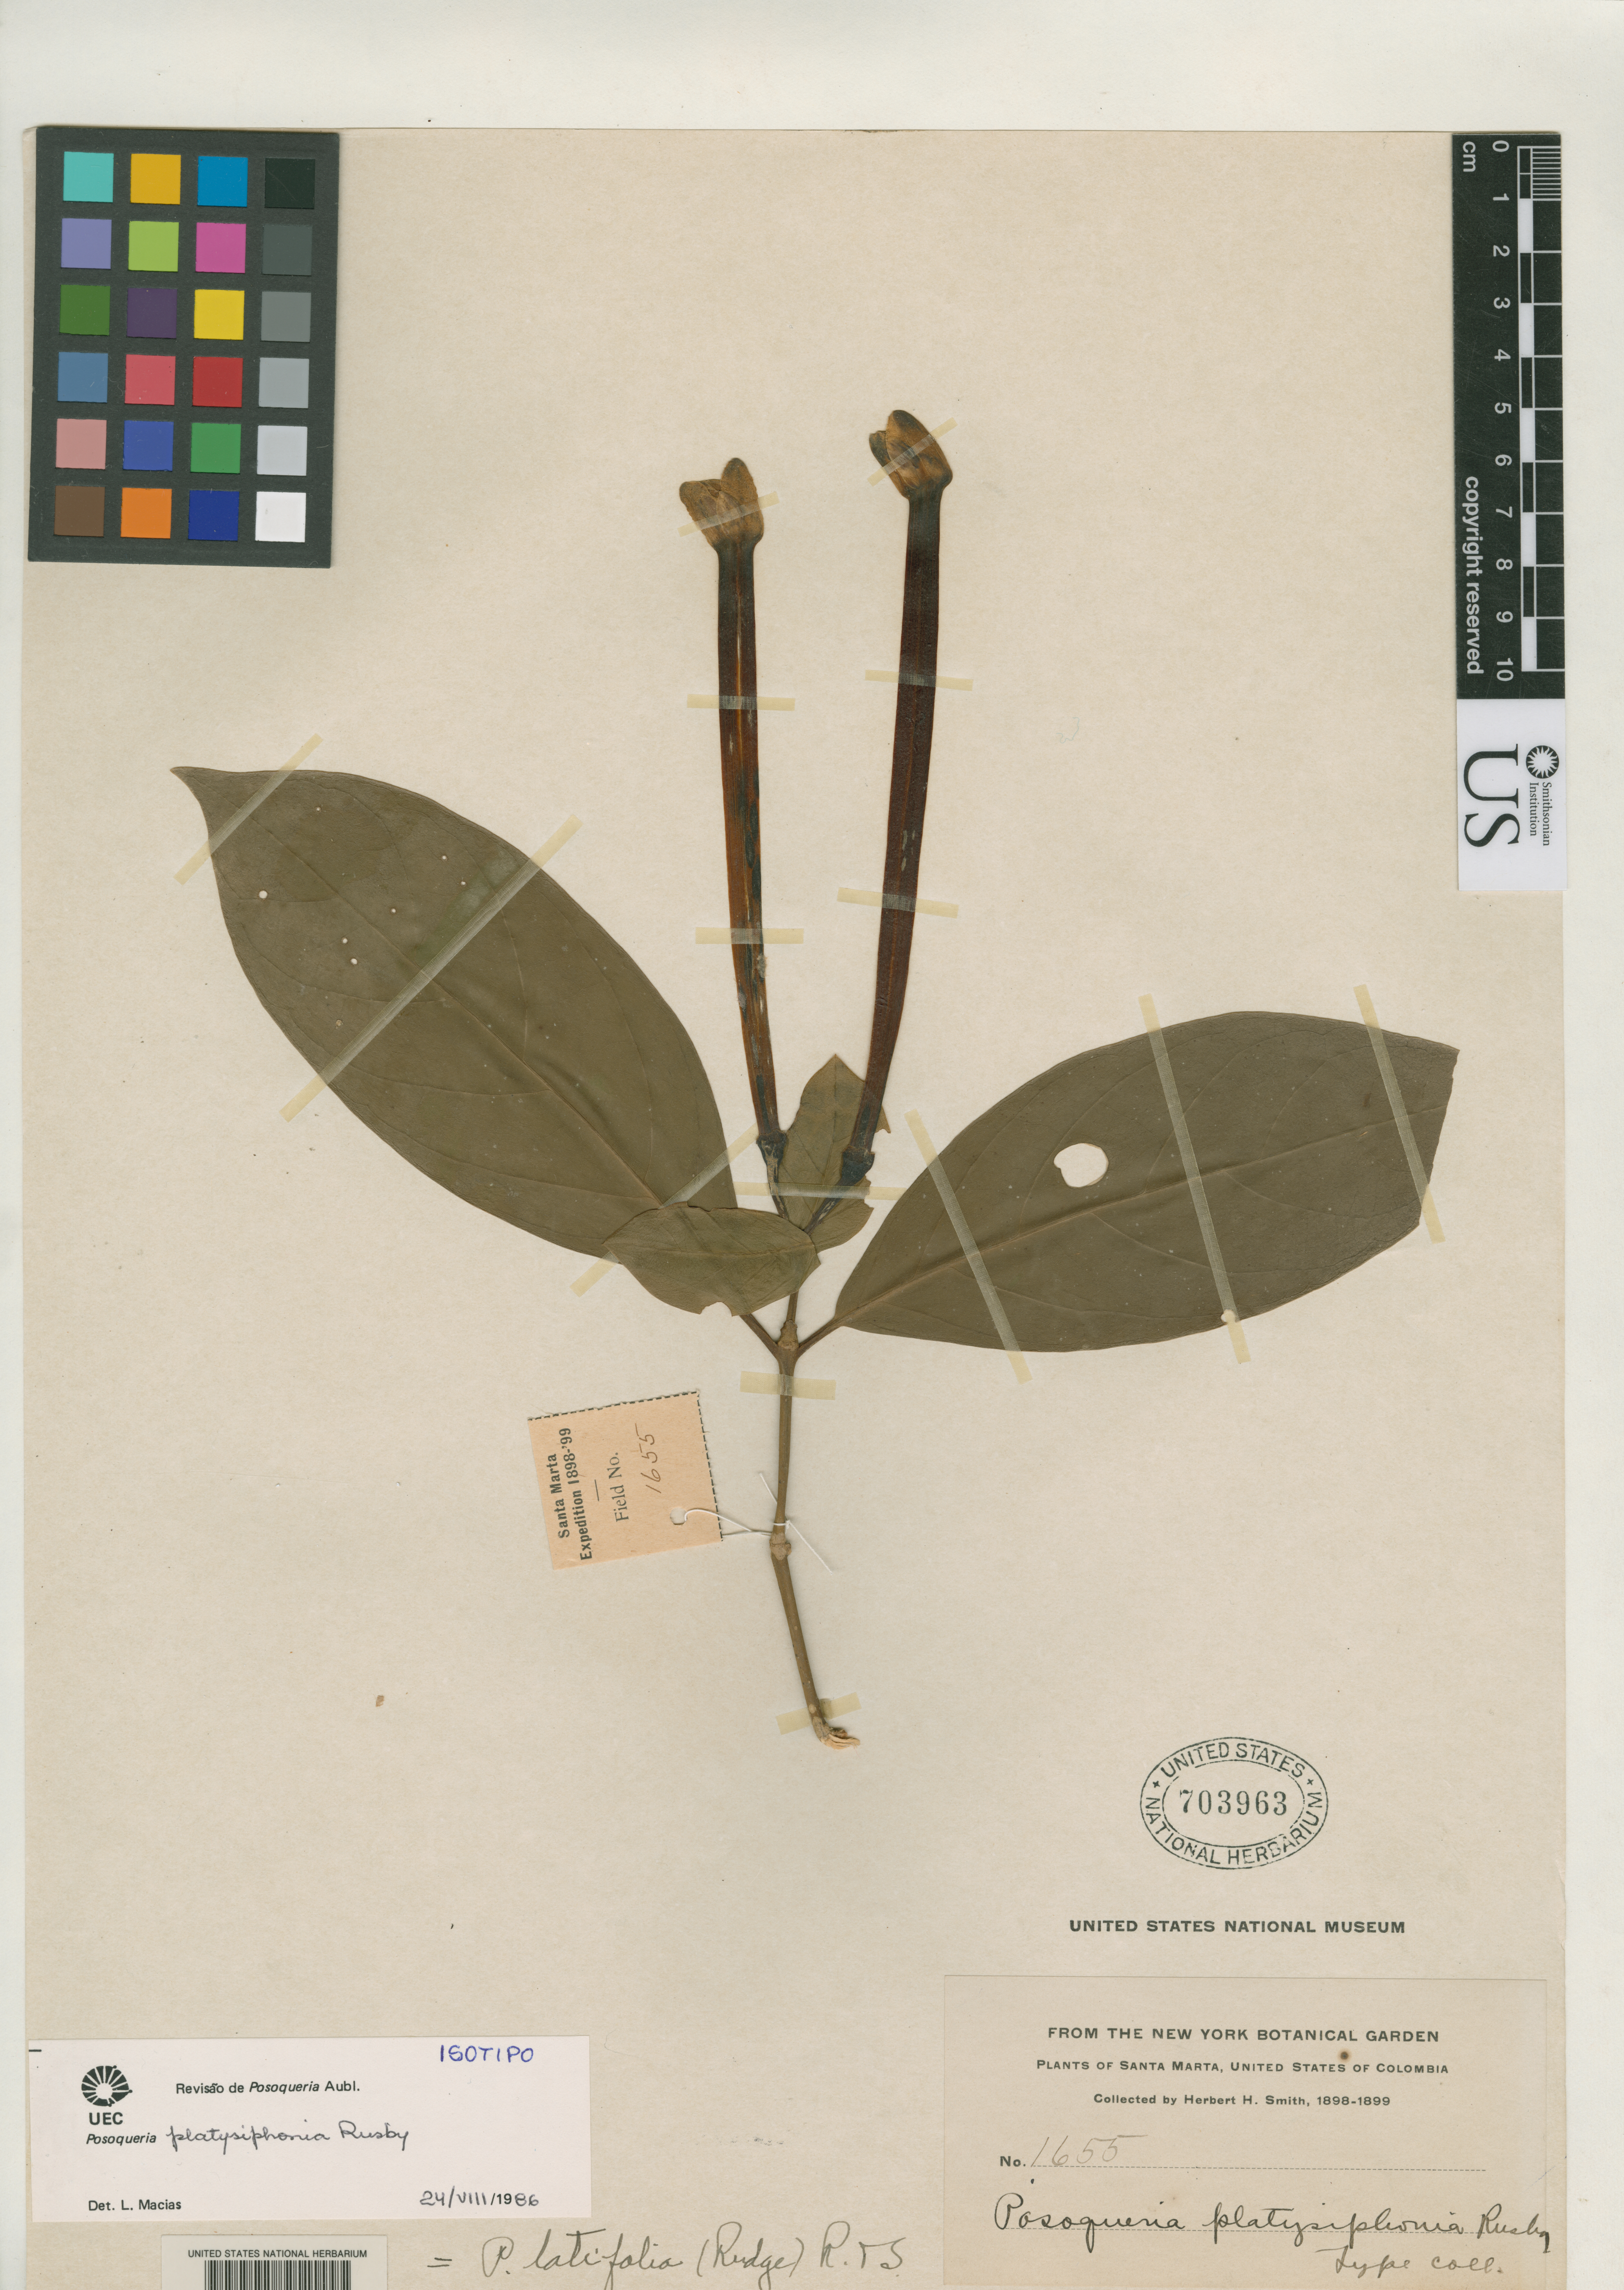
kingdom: Plantae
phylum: Tracheophyta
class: Magnoliopsida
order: Gentianales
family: Rubiaceae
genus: Posoqueria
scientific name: Posoqueria platysiphonia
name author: Rusby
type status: Isotype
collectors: Herbert H. Smith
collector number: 1655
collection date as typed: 05 Jul 1899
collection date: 1899-07-05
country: Colombia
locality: Near Valparaiso.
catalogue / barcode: US 703963